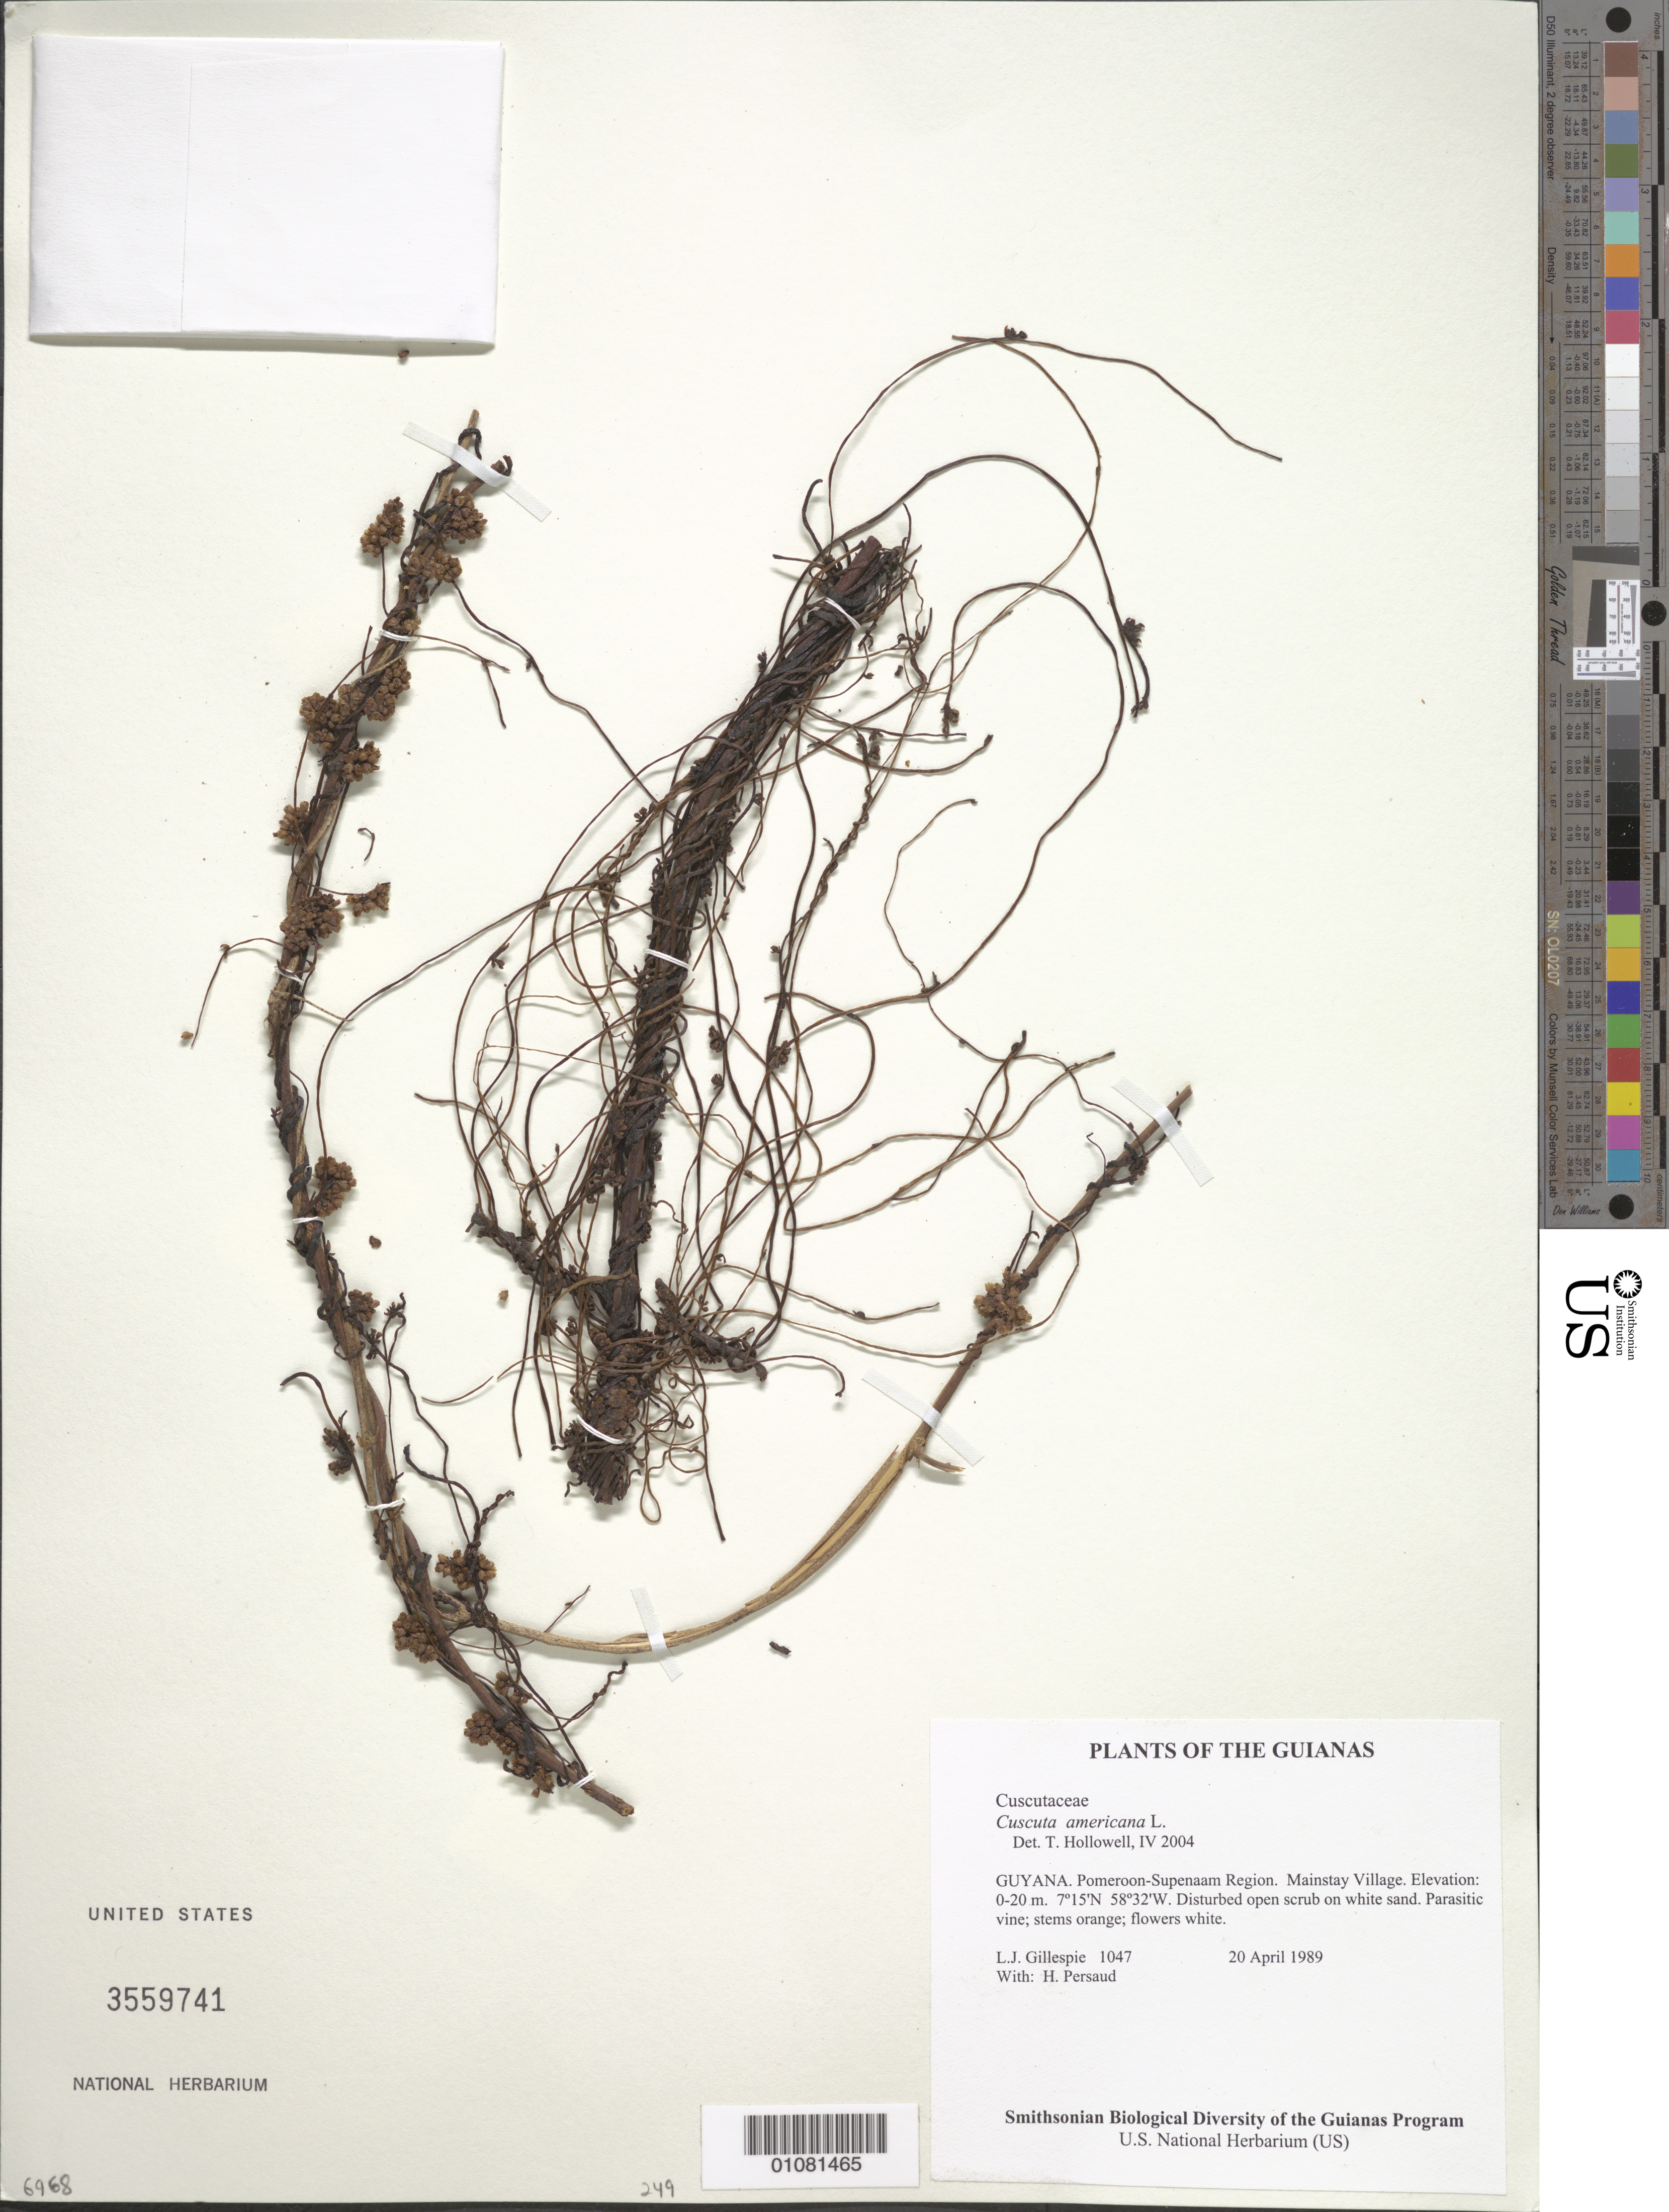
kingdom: Plantae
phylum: Tracheophyta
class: Magnoliopsida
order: Solanales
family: Convolvulaceae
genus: Cuscuta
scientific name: Cuscuta americana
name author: L.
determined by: Hollowell, T. H., (BOT), Smithsonian Institution - National Museum of Natural History (UNITED STATES)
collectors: L. J. Gillespie & H. Persaud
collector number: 1047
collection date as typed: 20 April 1989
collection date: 1989-04-20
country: Guyana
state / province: Pomeroon-Supenaam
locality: Mainstay Village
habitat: Disturbed open scrub on white sand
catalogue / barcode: US 3559741